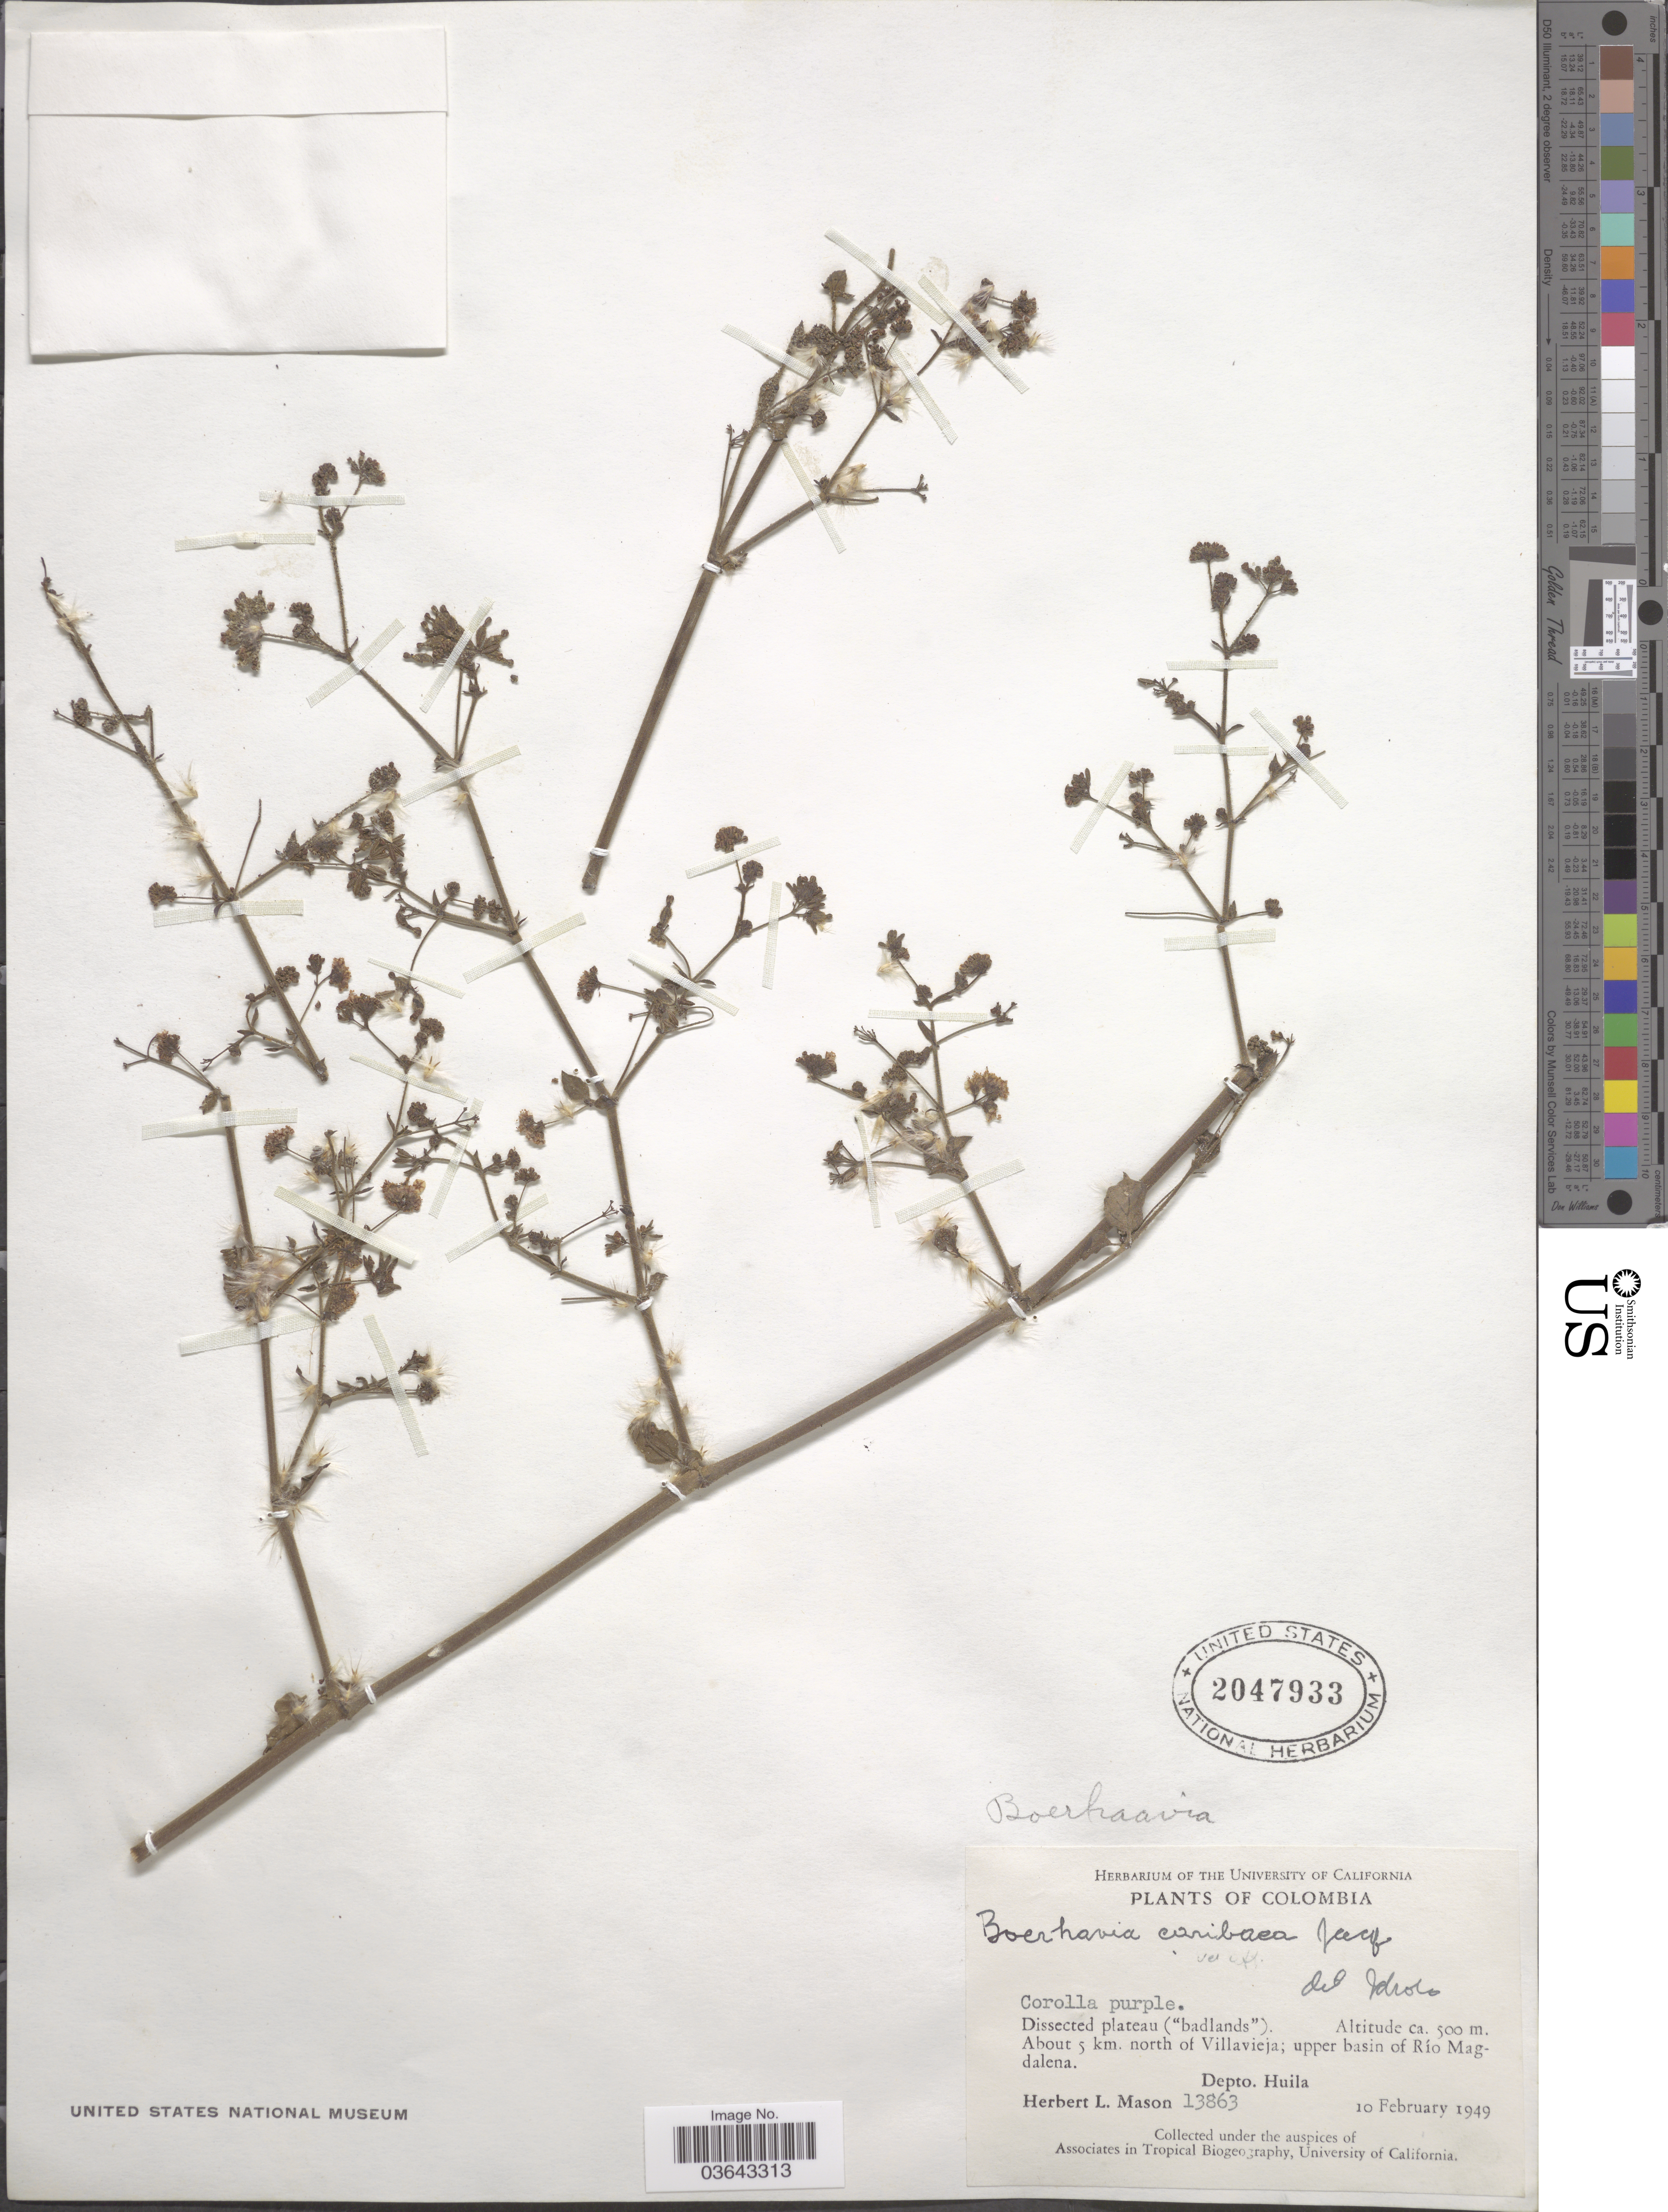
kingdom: Plantae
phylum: Tracheophyta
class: Magnoliopsida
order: Caryophyllales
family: Nyctaginaceae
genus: Boerhavia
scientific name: Boerhavia diffusa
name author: L.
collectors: H. L. Mason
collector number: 13863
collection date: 1949-02-10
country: Colombia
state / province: Huila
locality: About 5 km. north of Villavieja; upper basin of Río Magdalena. Depto. Huila.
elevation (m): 500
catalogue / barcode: US 2047933